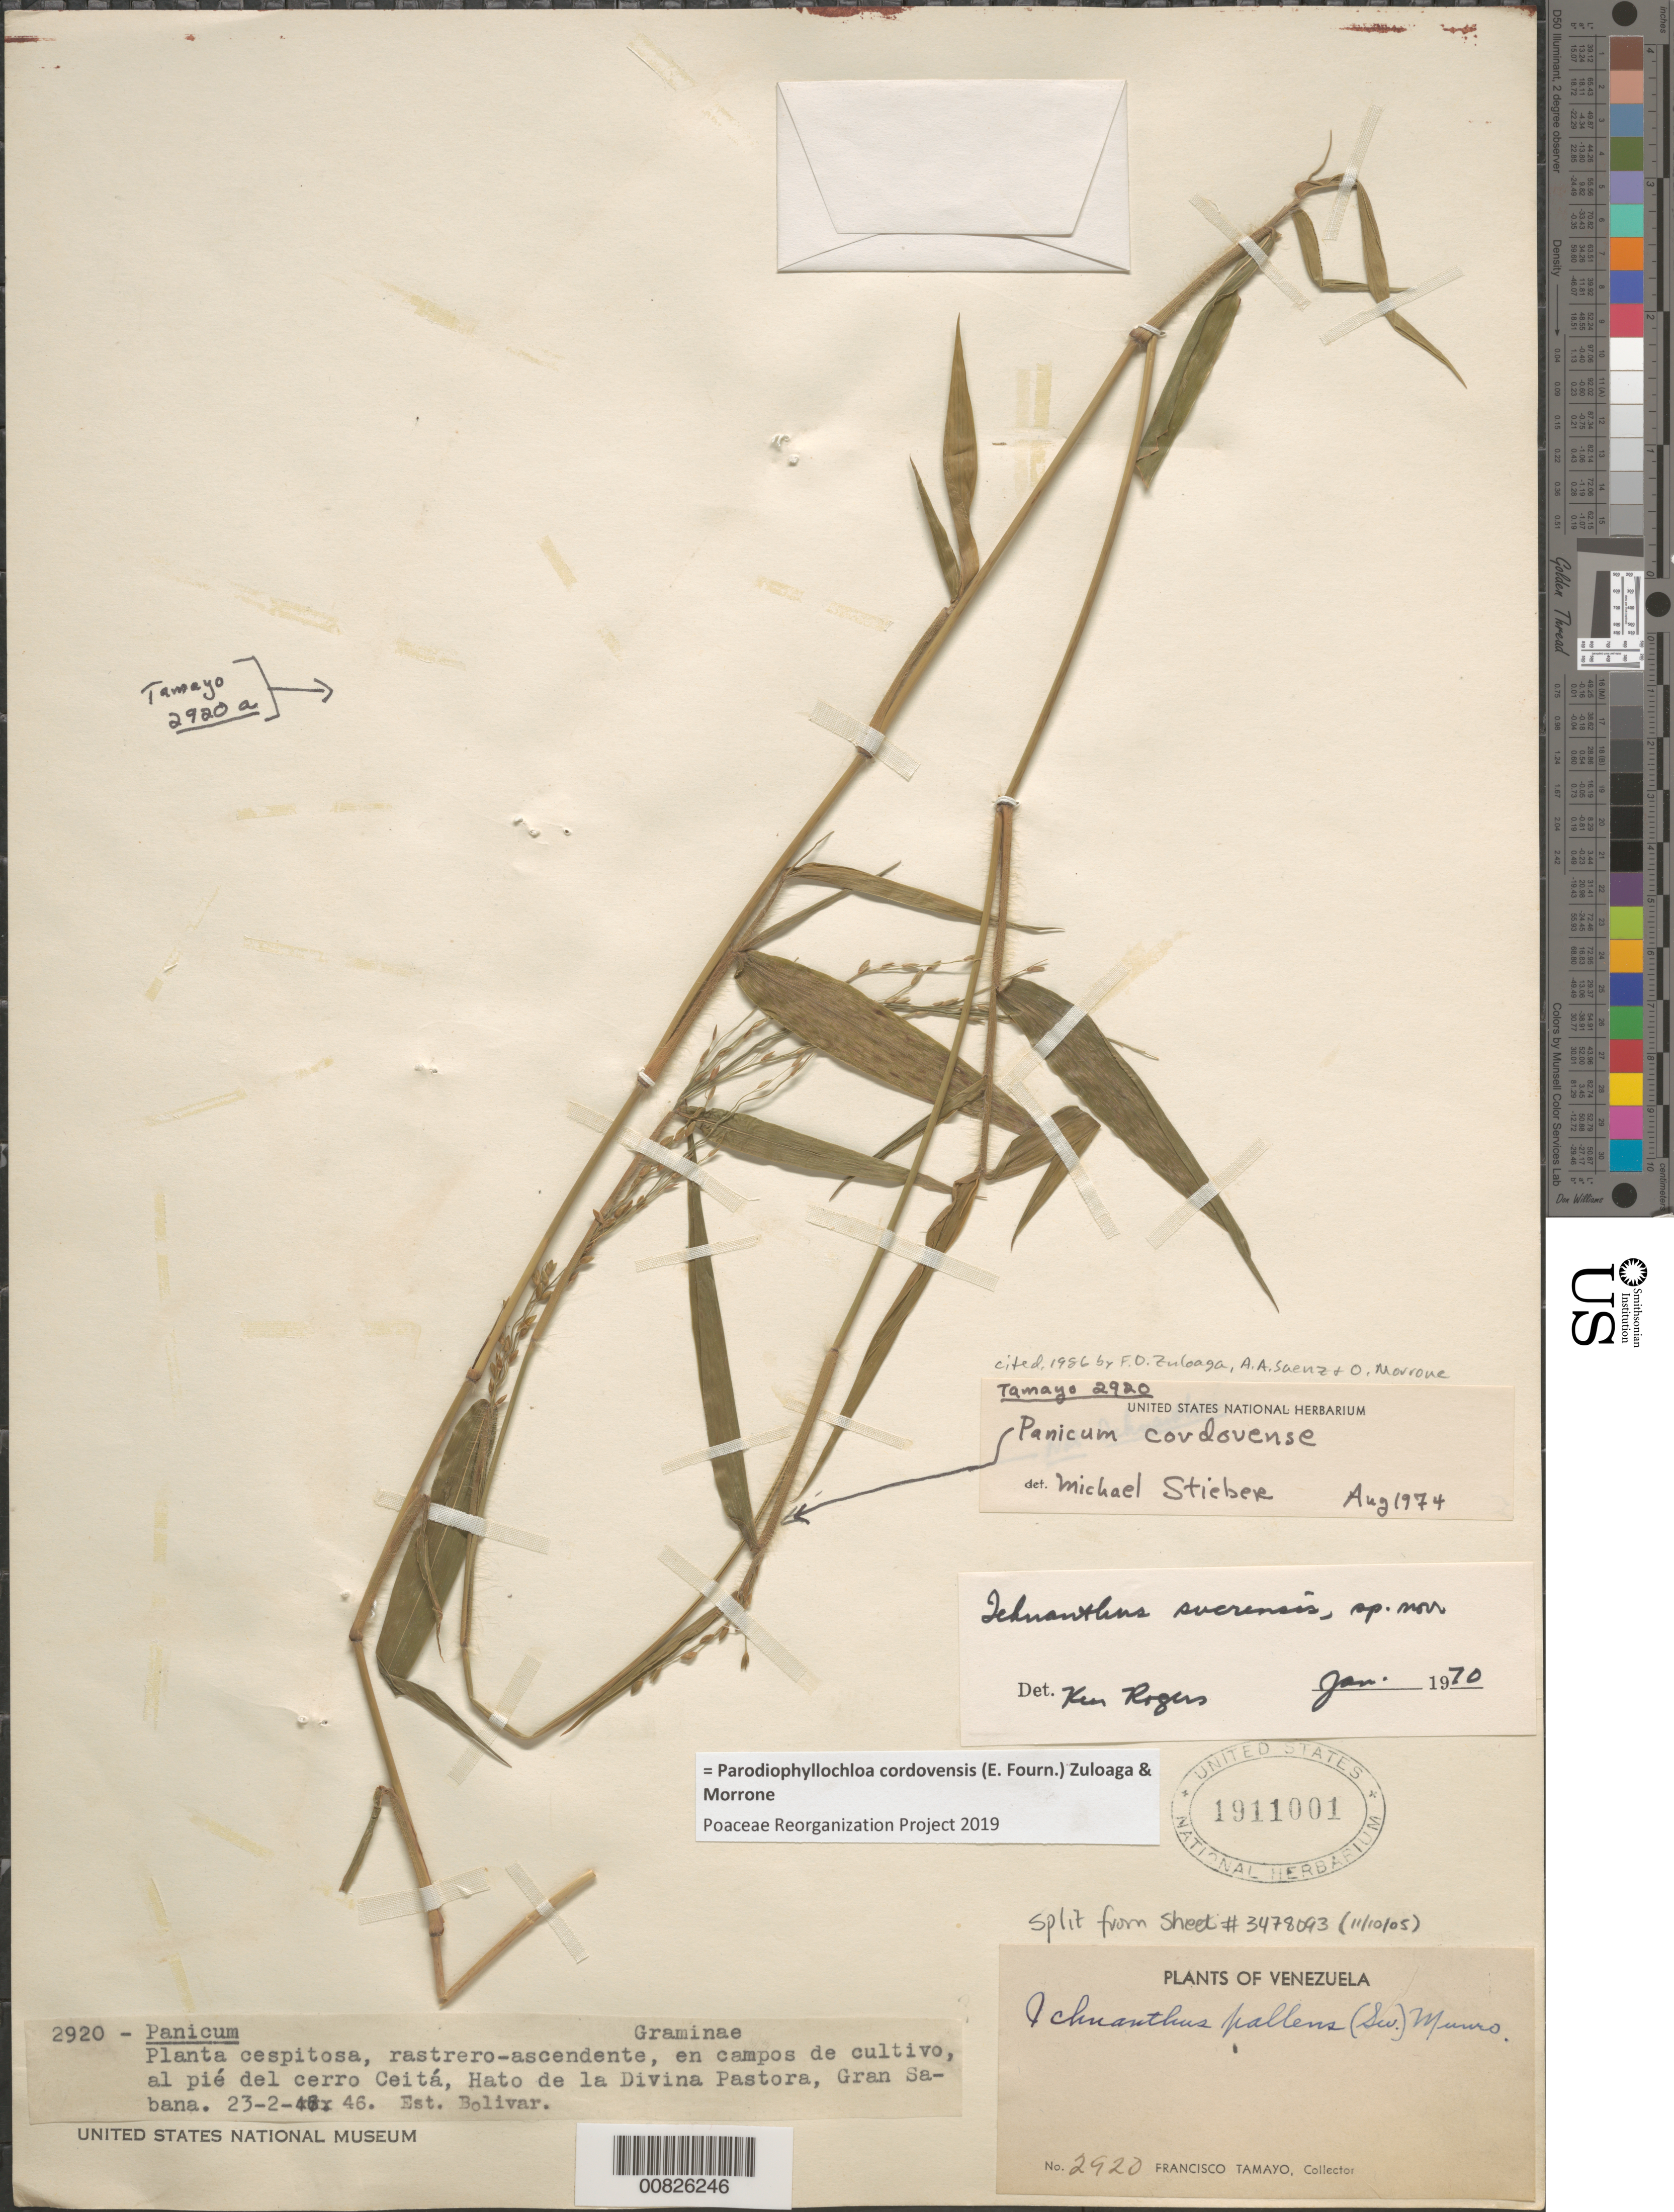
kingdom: Plantae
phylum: Tracheophyta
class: Liliopsida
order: Poales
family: Poaceae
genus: Parodiophyllochloa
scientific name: Parodiophyllochloa cordovensis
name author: (E. Fourn.) Zuloaga & Morrone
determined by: Poaceae Reorganization Project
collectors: F. Tamayo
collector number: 2920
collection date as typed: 23-Feb-46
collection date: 1946-02-23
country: Venezuela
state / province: Bolívar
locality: Gran Sabana, Hato Divina Pastora, Cerro Ceitá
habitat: Campos de cultivo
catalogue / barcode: US 1911001